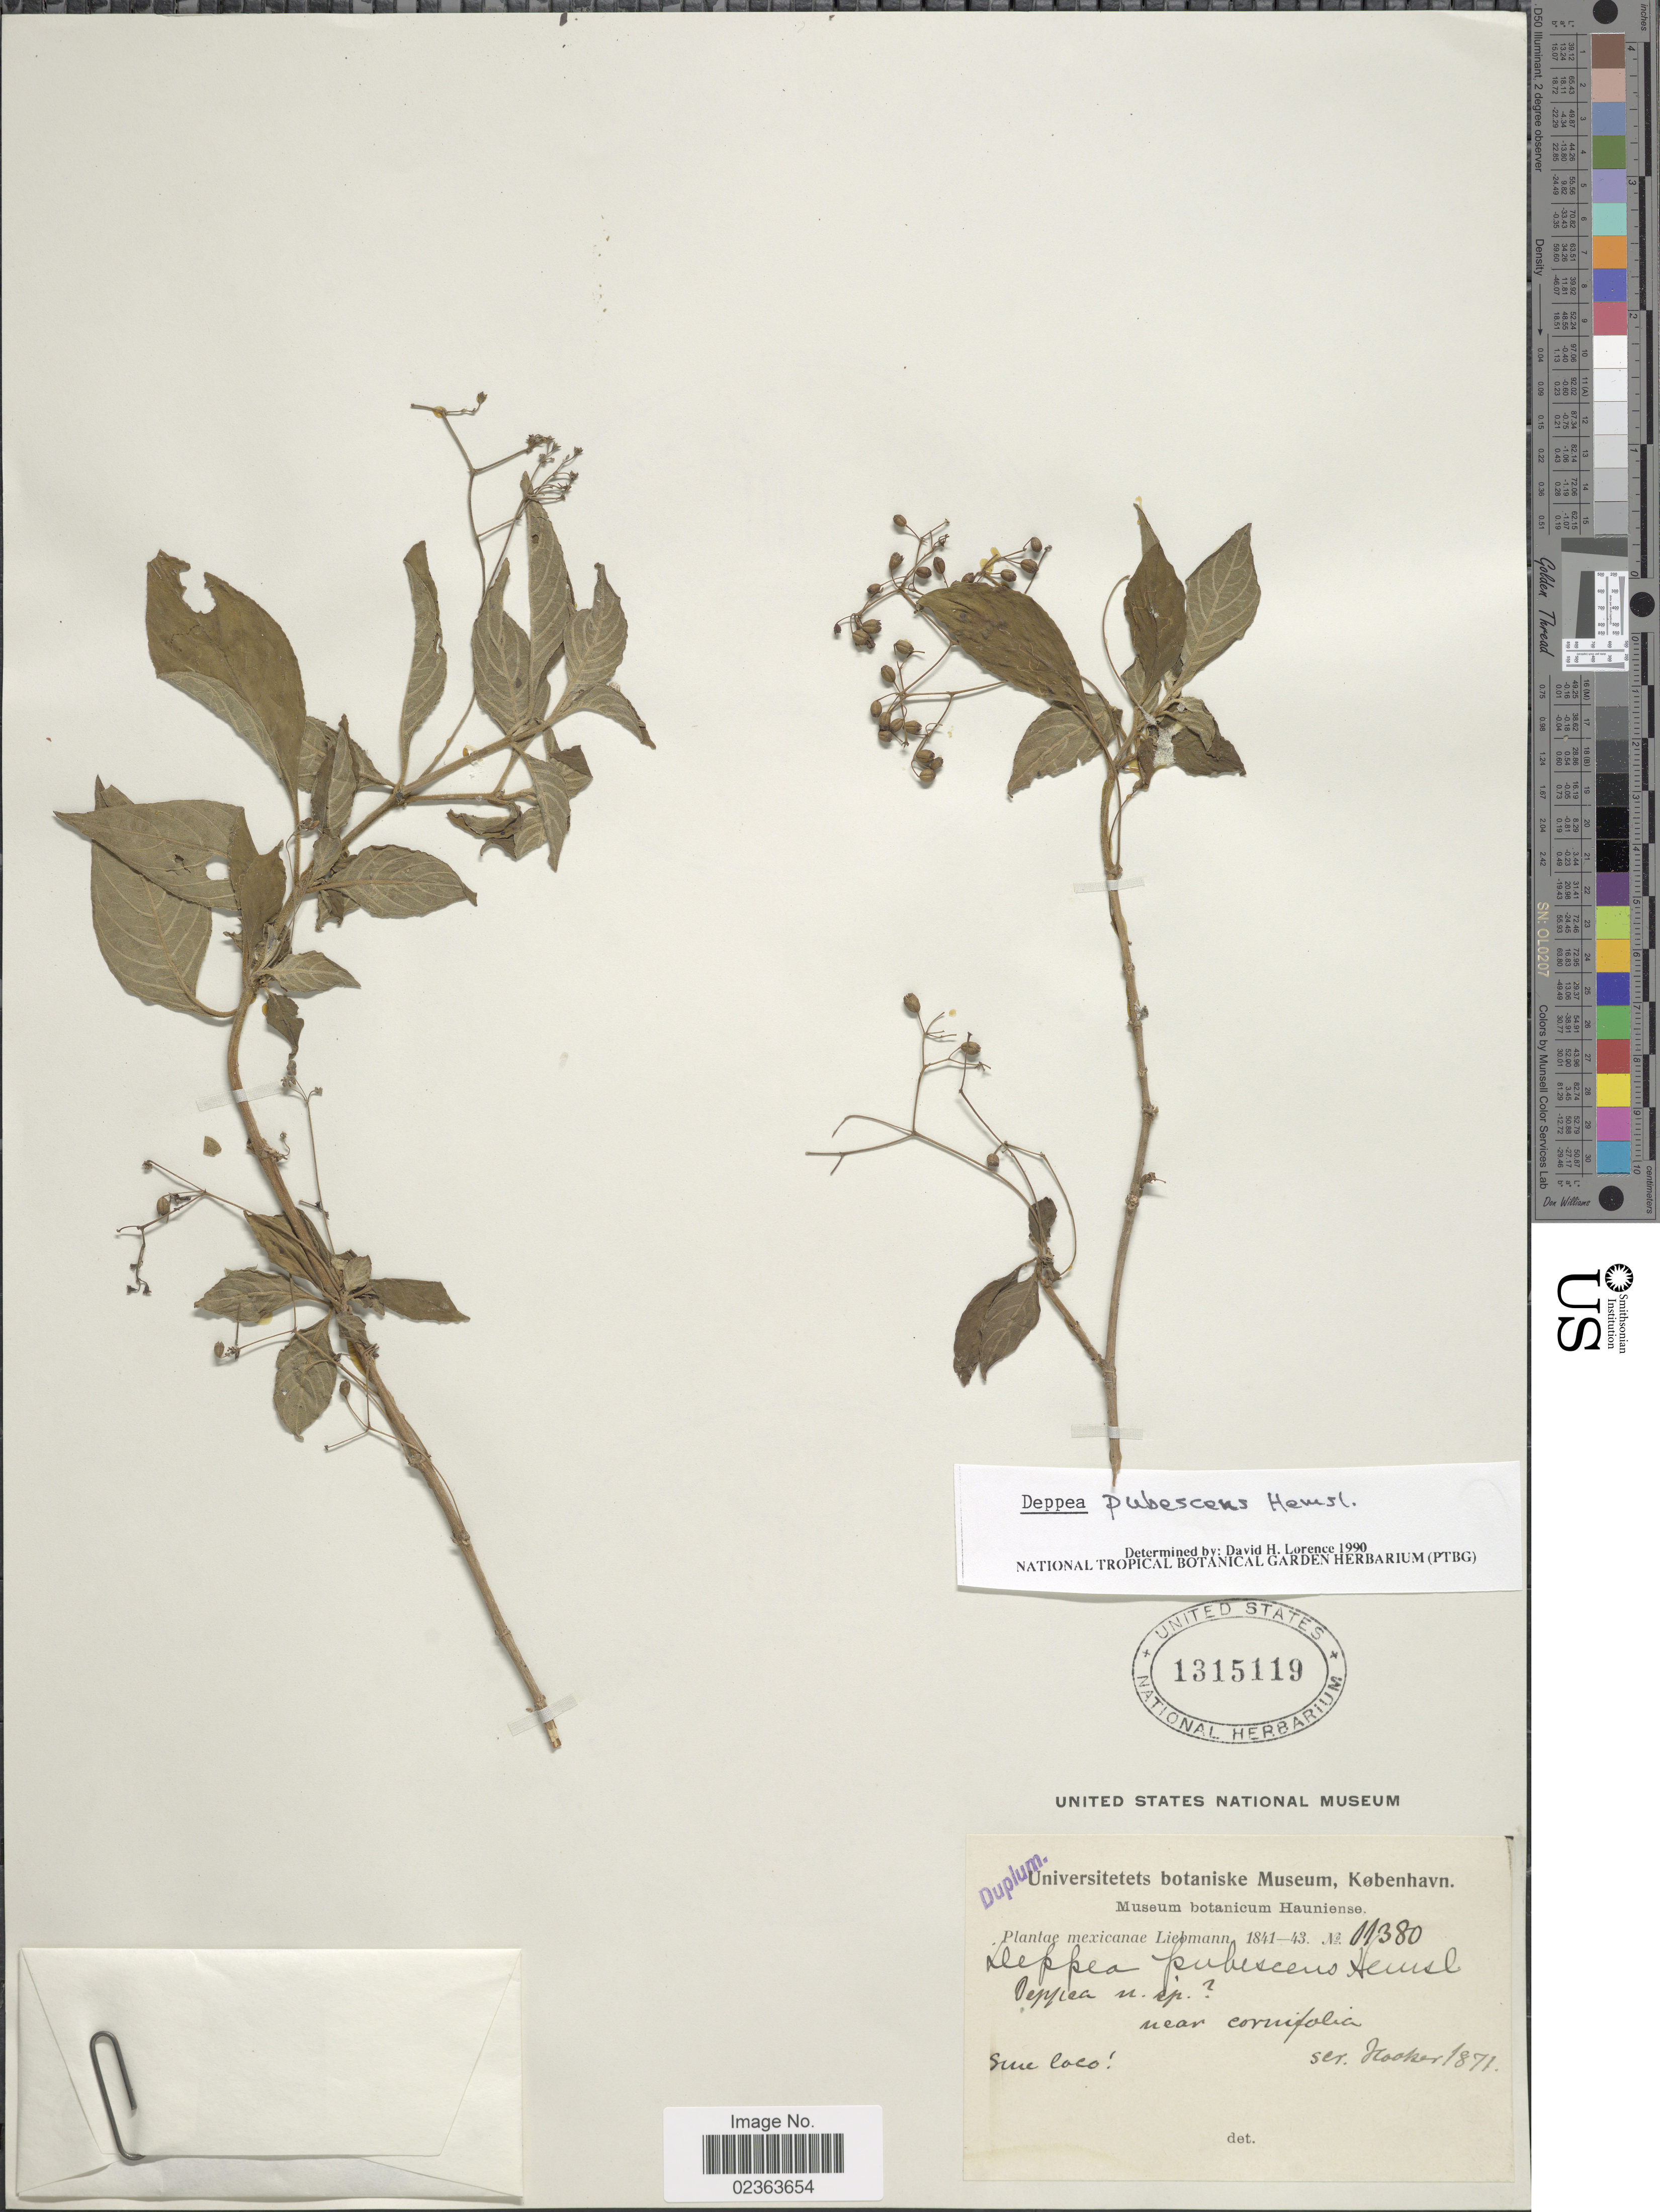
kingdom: Plantae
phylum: Tracheophyta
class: Magnoliopsida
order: Gentianales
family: Rubiaceae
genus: Deppea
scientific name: Deppea pubescens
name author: Hemsl.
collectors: Liebmann, --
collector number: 01380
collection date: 1841/1843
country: Mexico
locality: Near cornifolia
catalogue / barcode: US 1315119